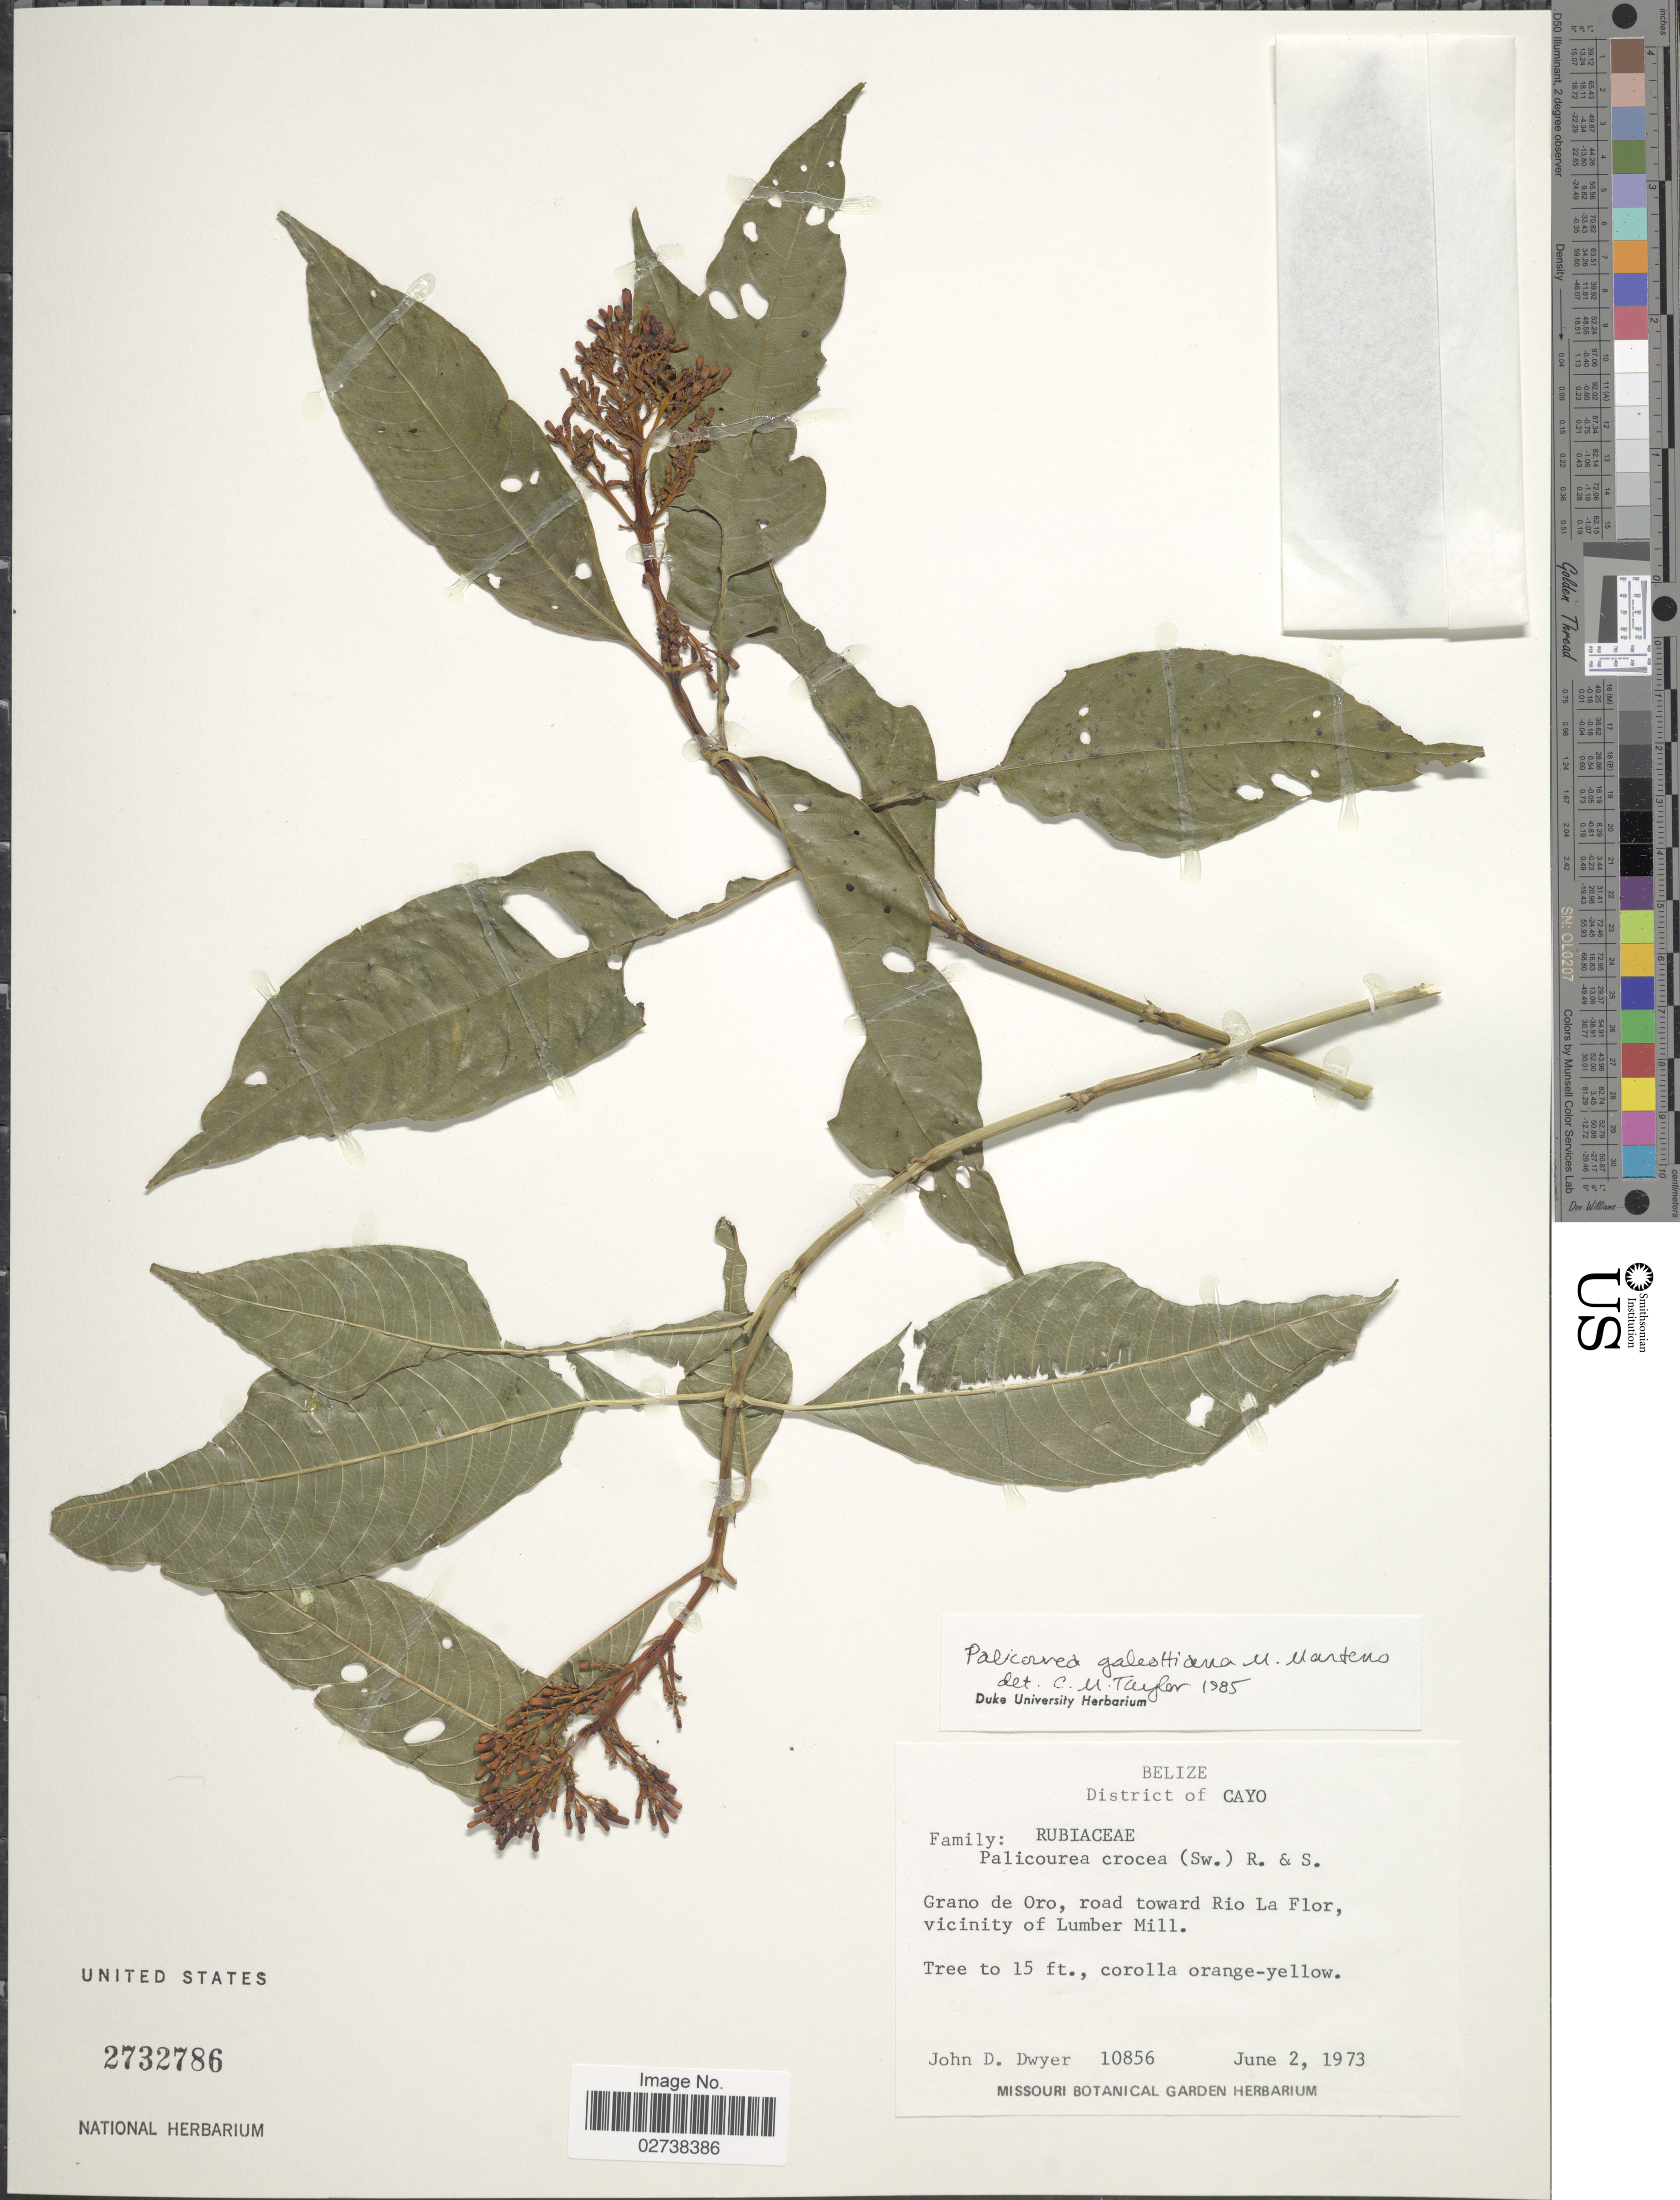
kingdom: Plantae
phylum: Tracheophyta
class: Magnoliopsida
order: Gentianales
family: Rubiaceae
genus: Palicourea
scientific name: Palicourea galeottiana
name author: M. Martens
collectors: J. D. Dwyer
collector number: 10856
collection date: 1973-06-02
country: Belize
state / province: Cayo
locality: District of Cayo. Grano de Oro, road toward Rio La Flor, vicinity of Lumber Mill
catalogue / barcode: US 2732786